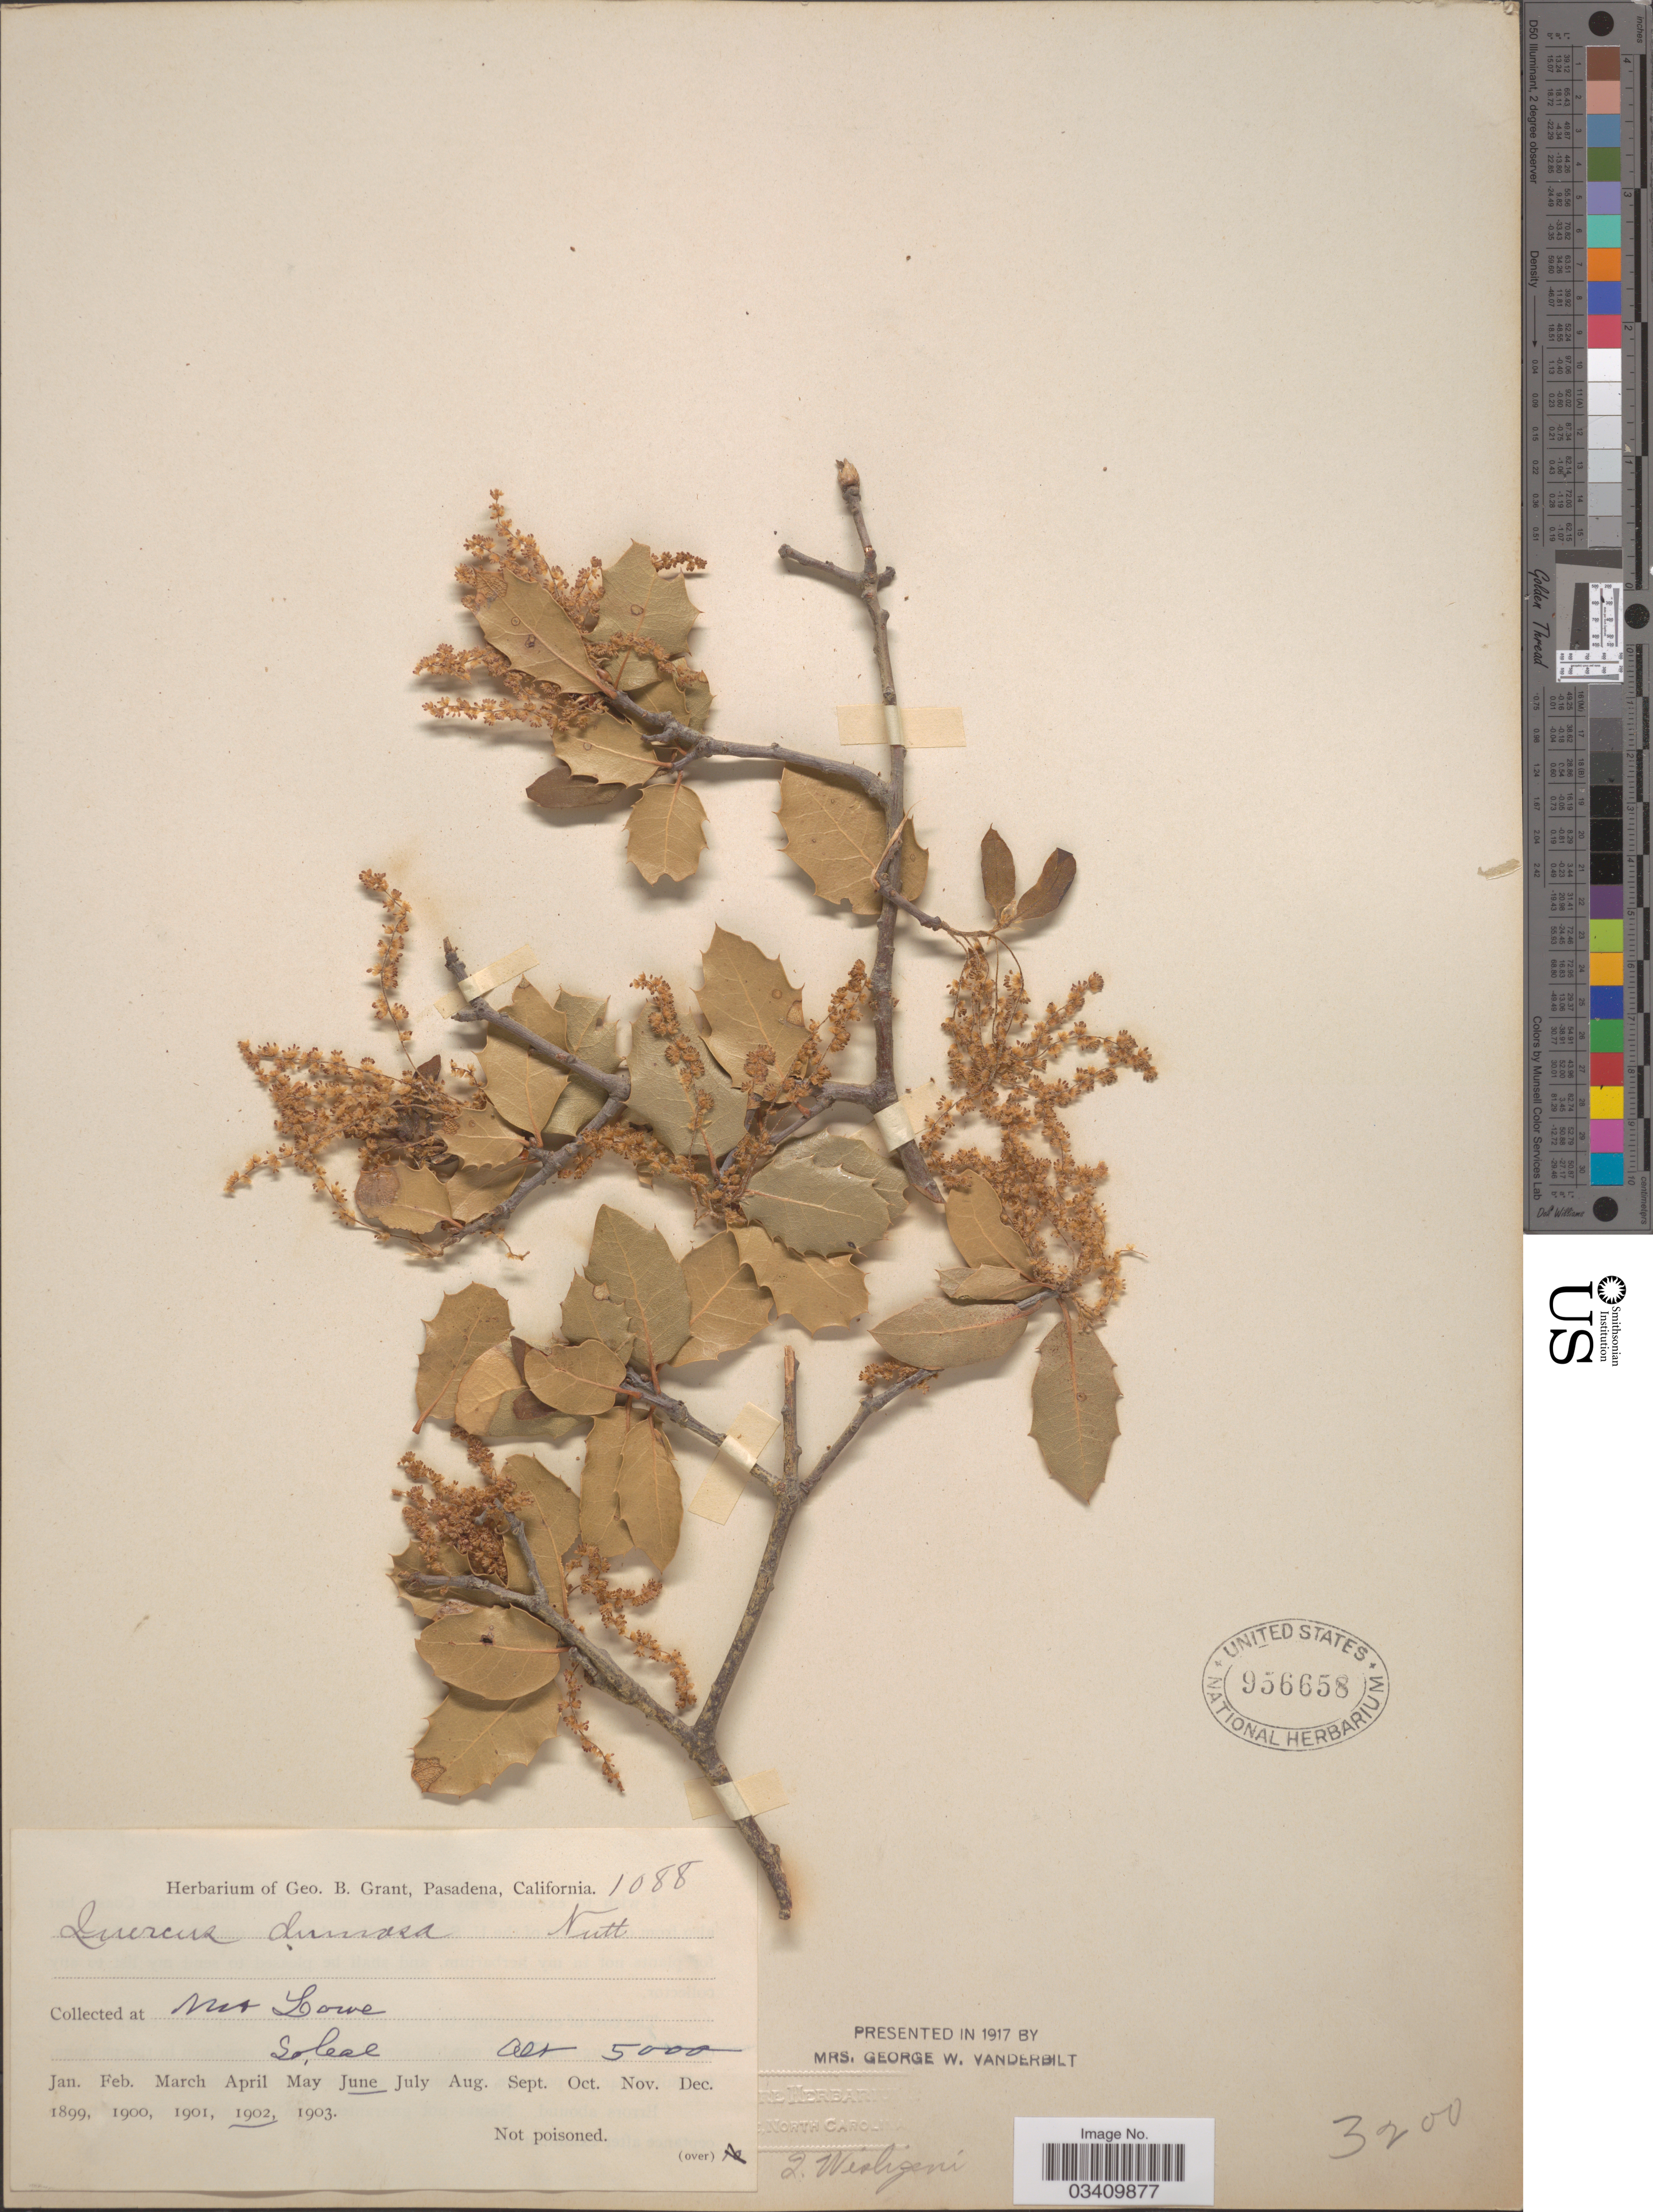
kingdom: Plantae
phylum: Tracheophyta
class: Magnoliopsida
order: Fagales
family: Fagaceae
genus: Quercus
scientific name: Quercus wislizeni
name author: A. DC.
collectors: ex herb. Geo. B. Grant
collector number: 1088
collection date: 1902-06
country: United States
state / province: California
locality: Mt Lowe. So. Cal.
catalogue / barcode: US 956658